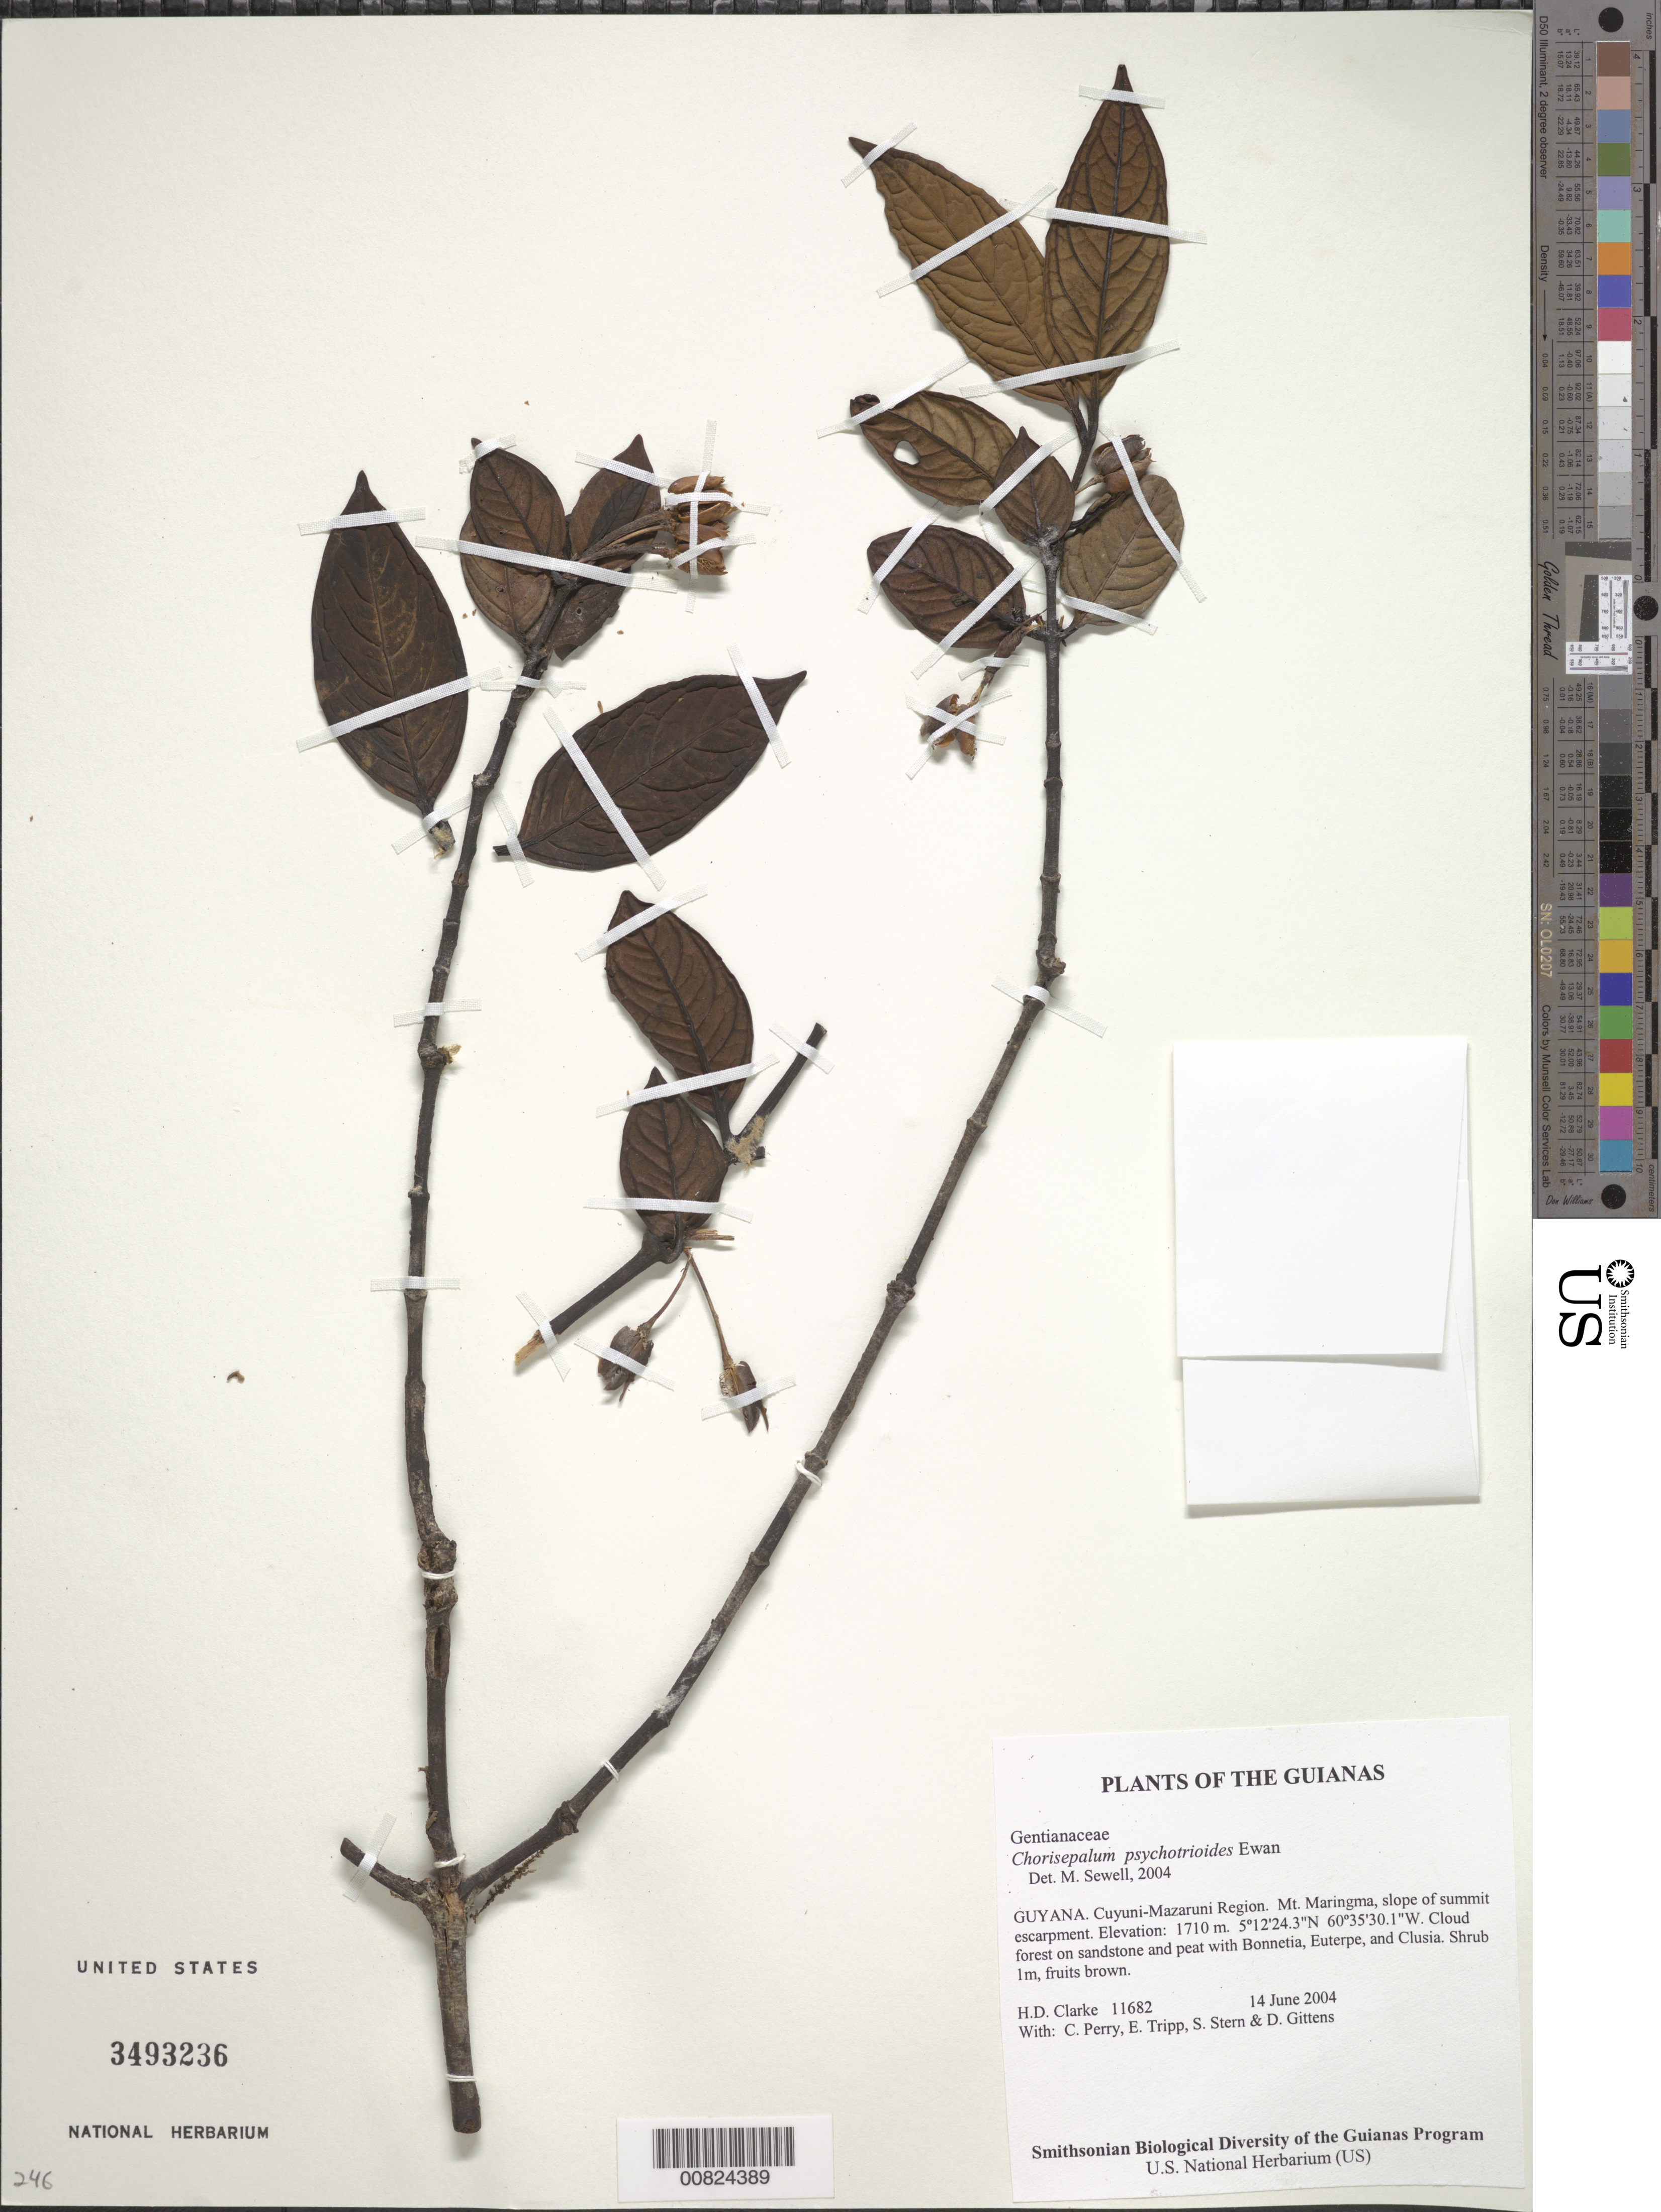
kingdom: Plantae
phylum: Tracheophyta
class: Magnoliopsida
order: Gentianales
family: Gentianaceae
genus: Chorisepalum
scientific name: Chorisepalum psychotrioides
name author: Ewan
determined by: Sewell, M.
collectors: H. D. Clarke, C. Perry, E. Tripp, S. R. Stern & D. Gittens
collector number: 11682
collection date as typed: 14 June 2004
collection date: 2004-06-14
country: Guyana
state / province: Cuyuni-Mazaruni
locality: Mt. Maringma, slope of summit escarpment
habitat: Cloud forest on sandstone and peat with Bonnetia, Euterpe, and Clusia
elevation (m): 1710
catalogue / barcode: US 3493236